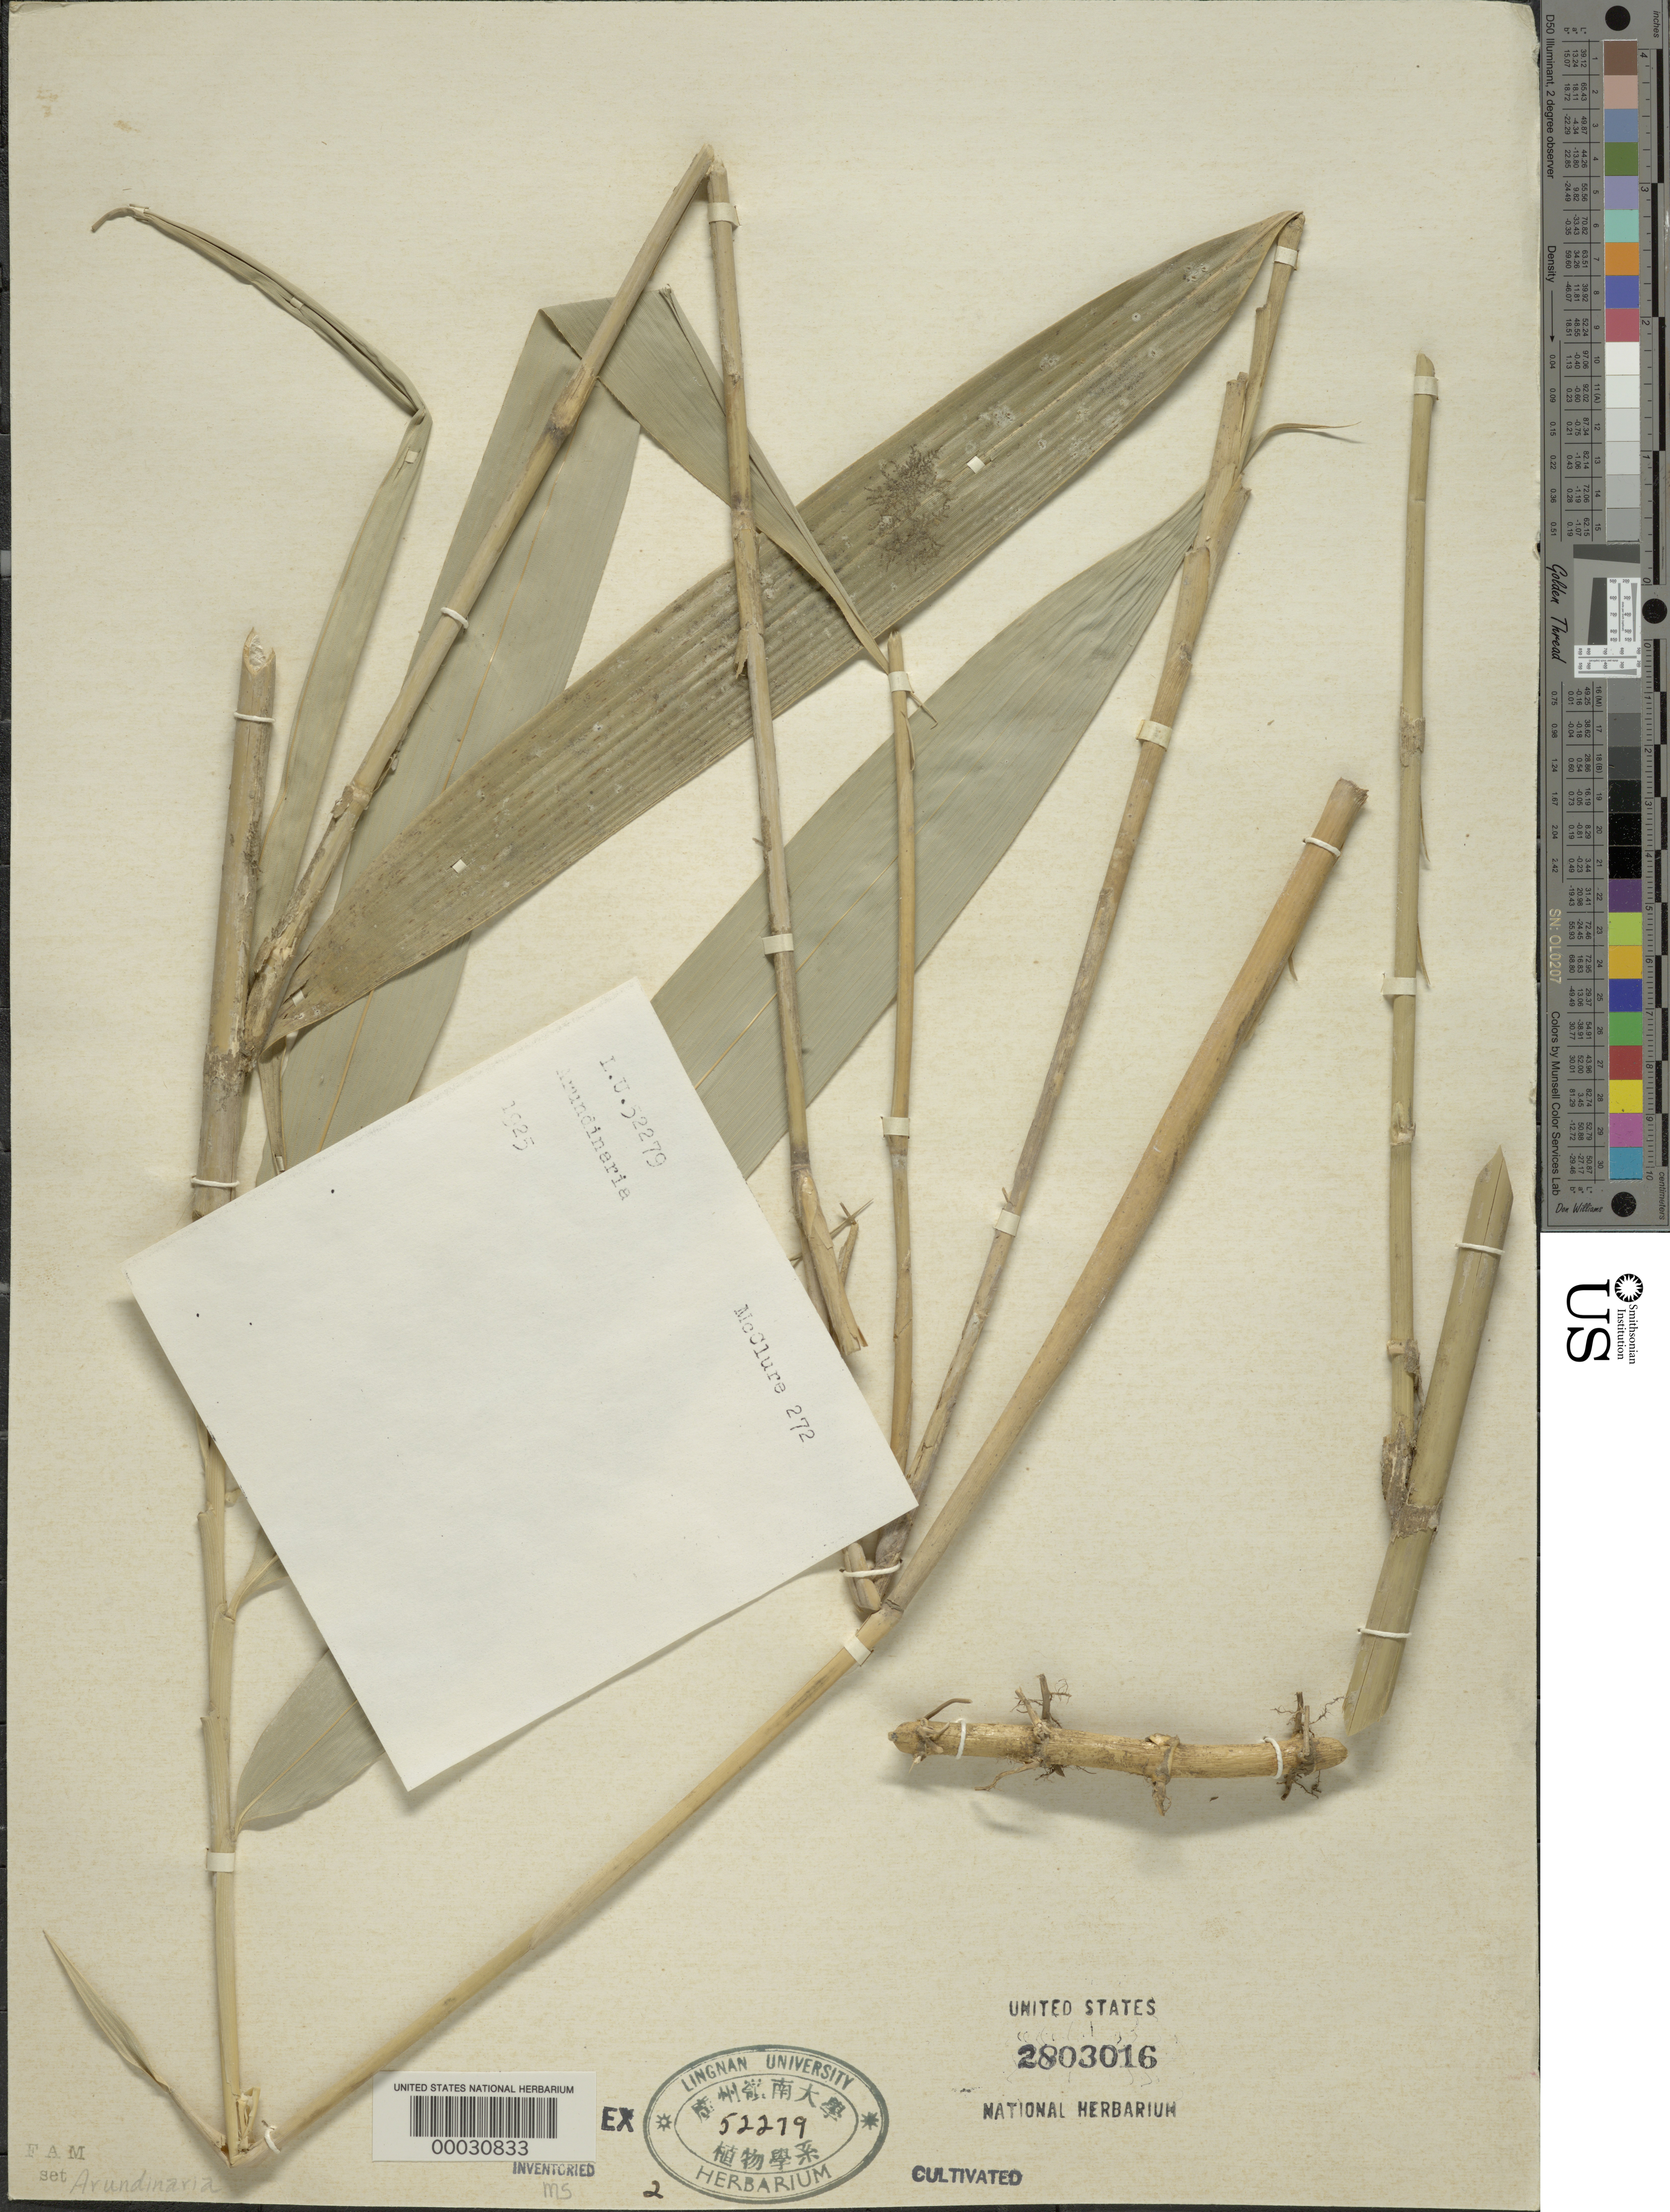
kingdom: Plantae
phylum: Tracheophyta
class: Liliopsida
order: Poales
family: Poaceae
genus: Arundinaria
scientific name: Arundinaria sp.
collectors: F. A. McClure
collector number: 272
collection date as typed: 23 Apr 1932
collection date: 1932-04-23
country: China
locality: T'ang k'iu, po t'eng shi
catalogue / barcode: US 2803016